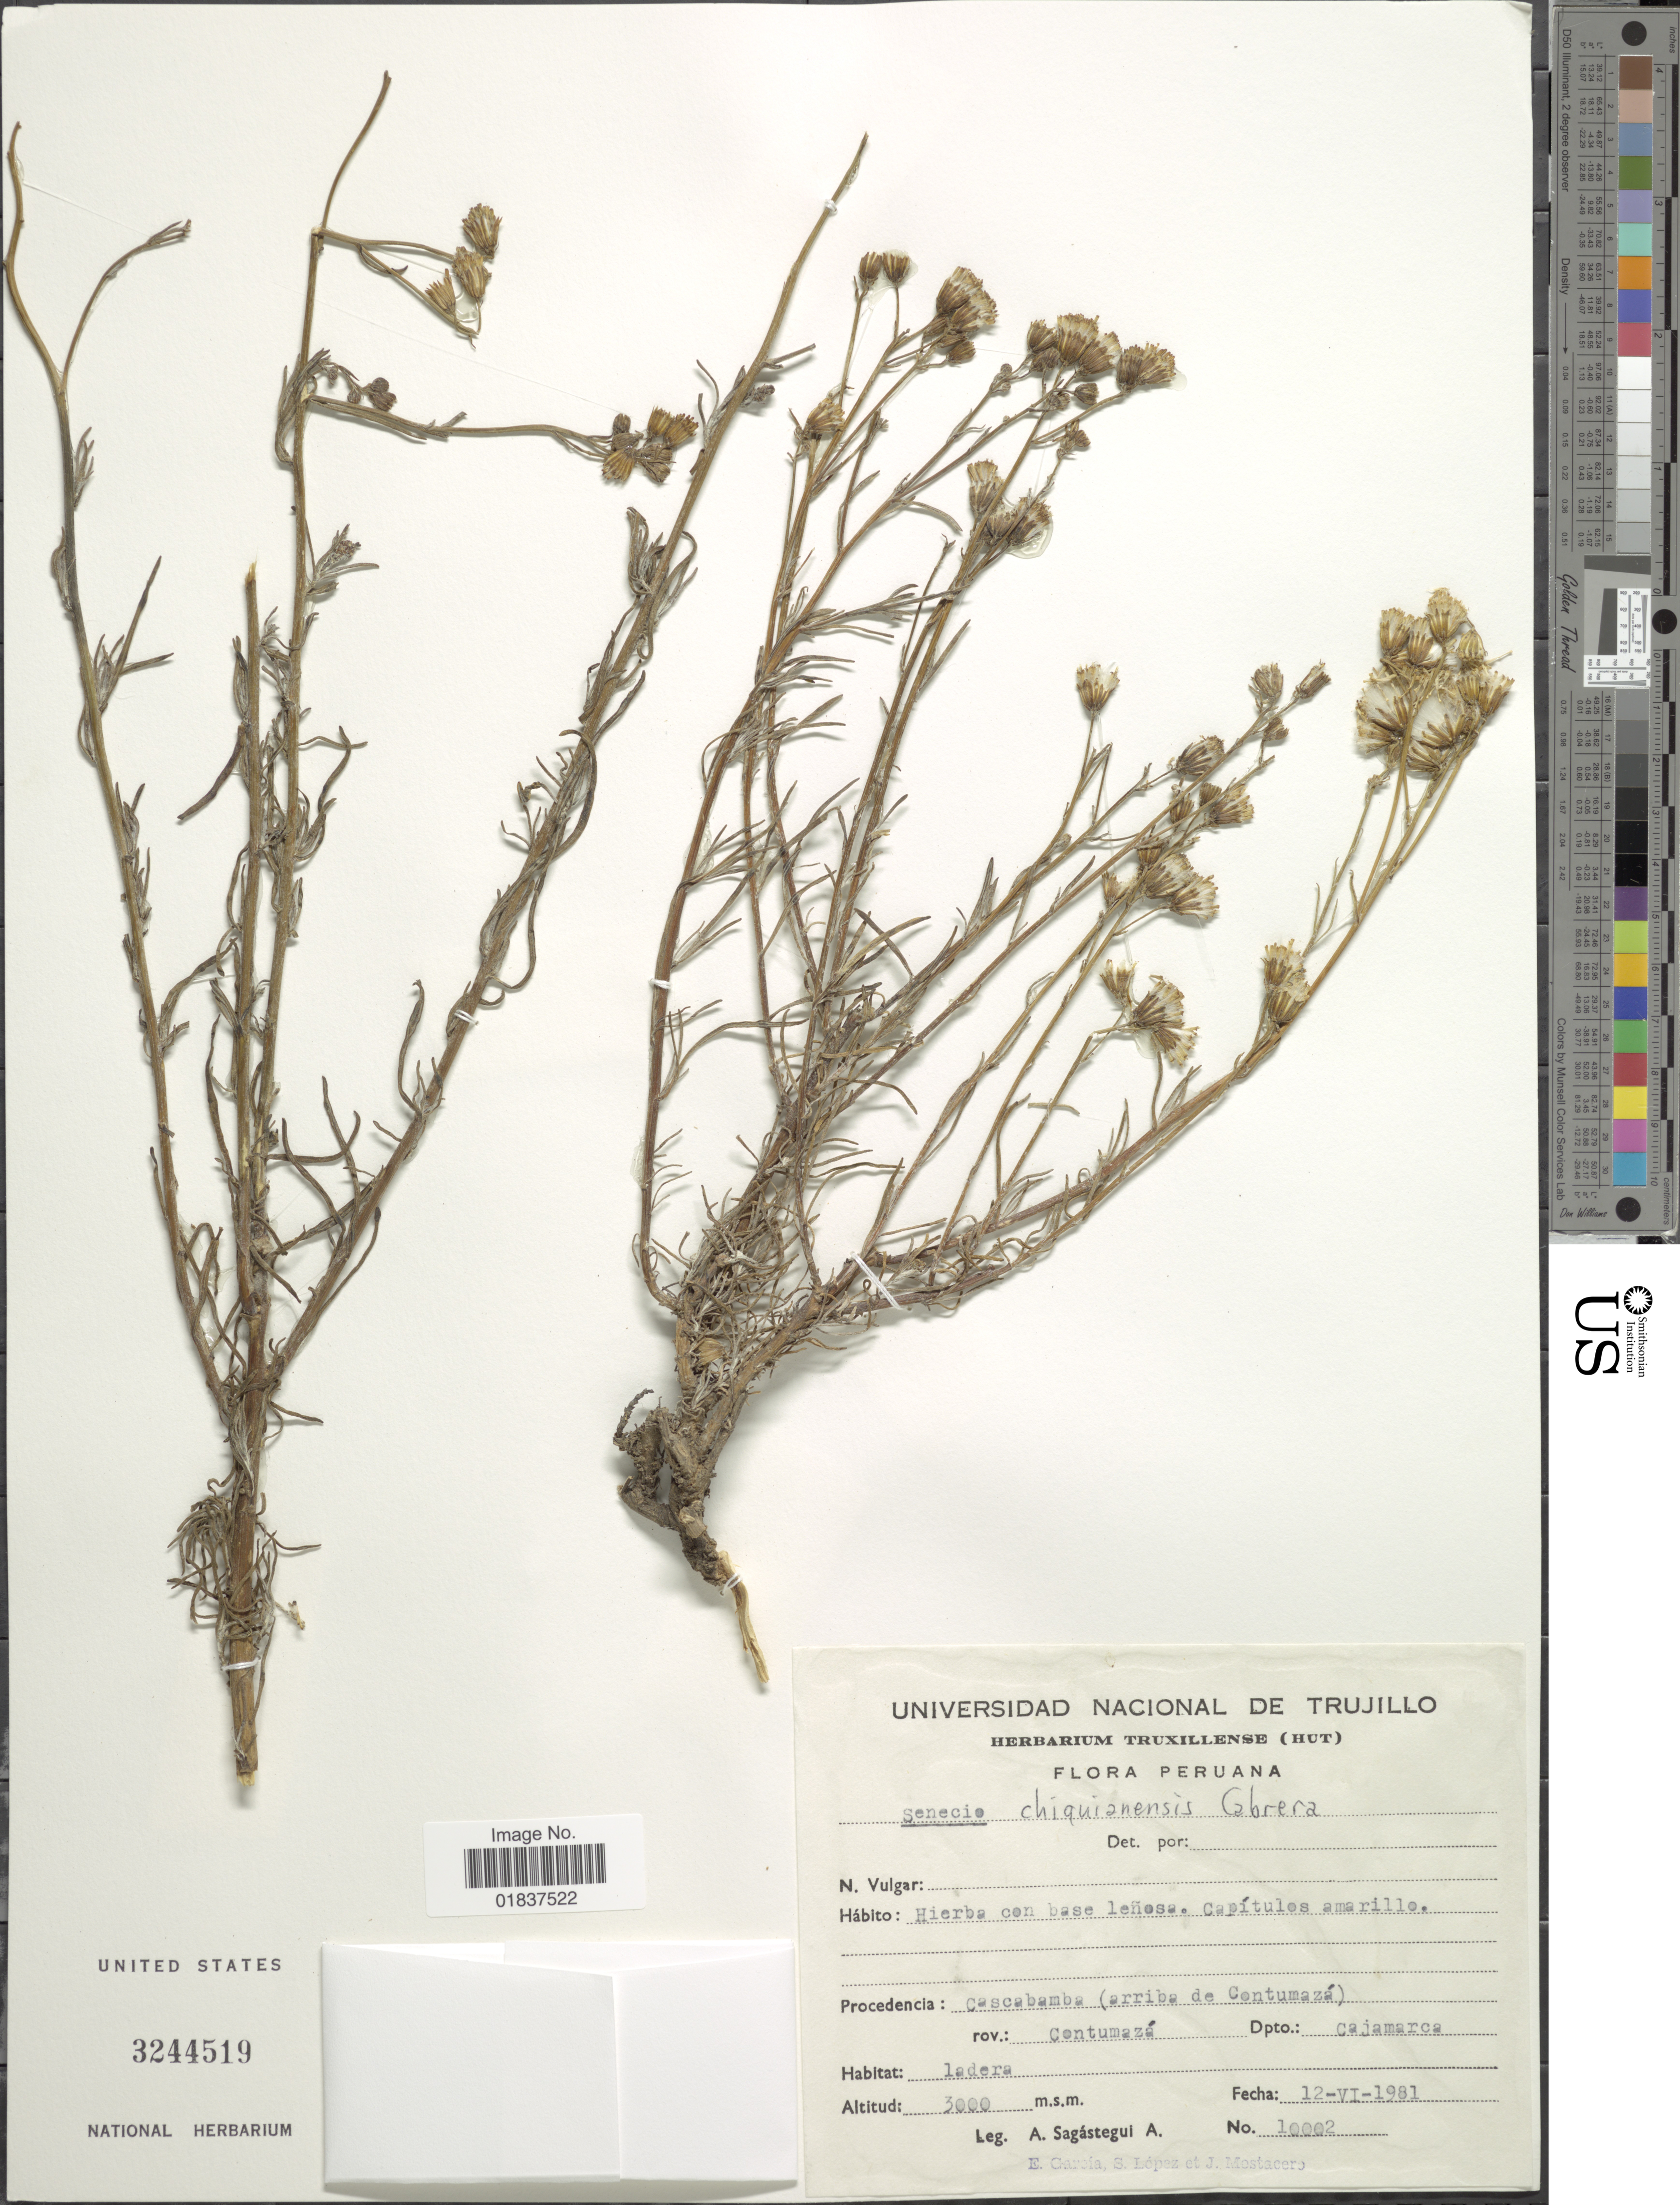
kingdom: Plantae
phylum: Tracheophyta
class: Magnoliopsida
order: Asterales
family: Asteraceae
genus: Senecio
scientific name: Senecio chiquianensis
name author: Cabrera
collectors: A. Sagástegui A., E. Garcia, S. López & J. Mostacero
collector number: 10002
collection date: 1981-04-12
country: Peru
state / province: Cajamarca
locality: Procedencia: Cascabamba (arriba de Contumaza. rov.: Contumaza Dpto.: Cajamarca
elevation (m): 3000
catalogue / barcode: US 3244519